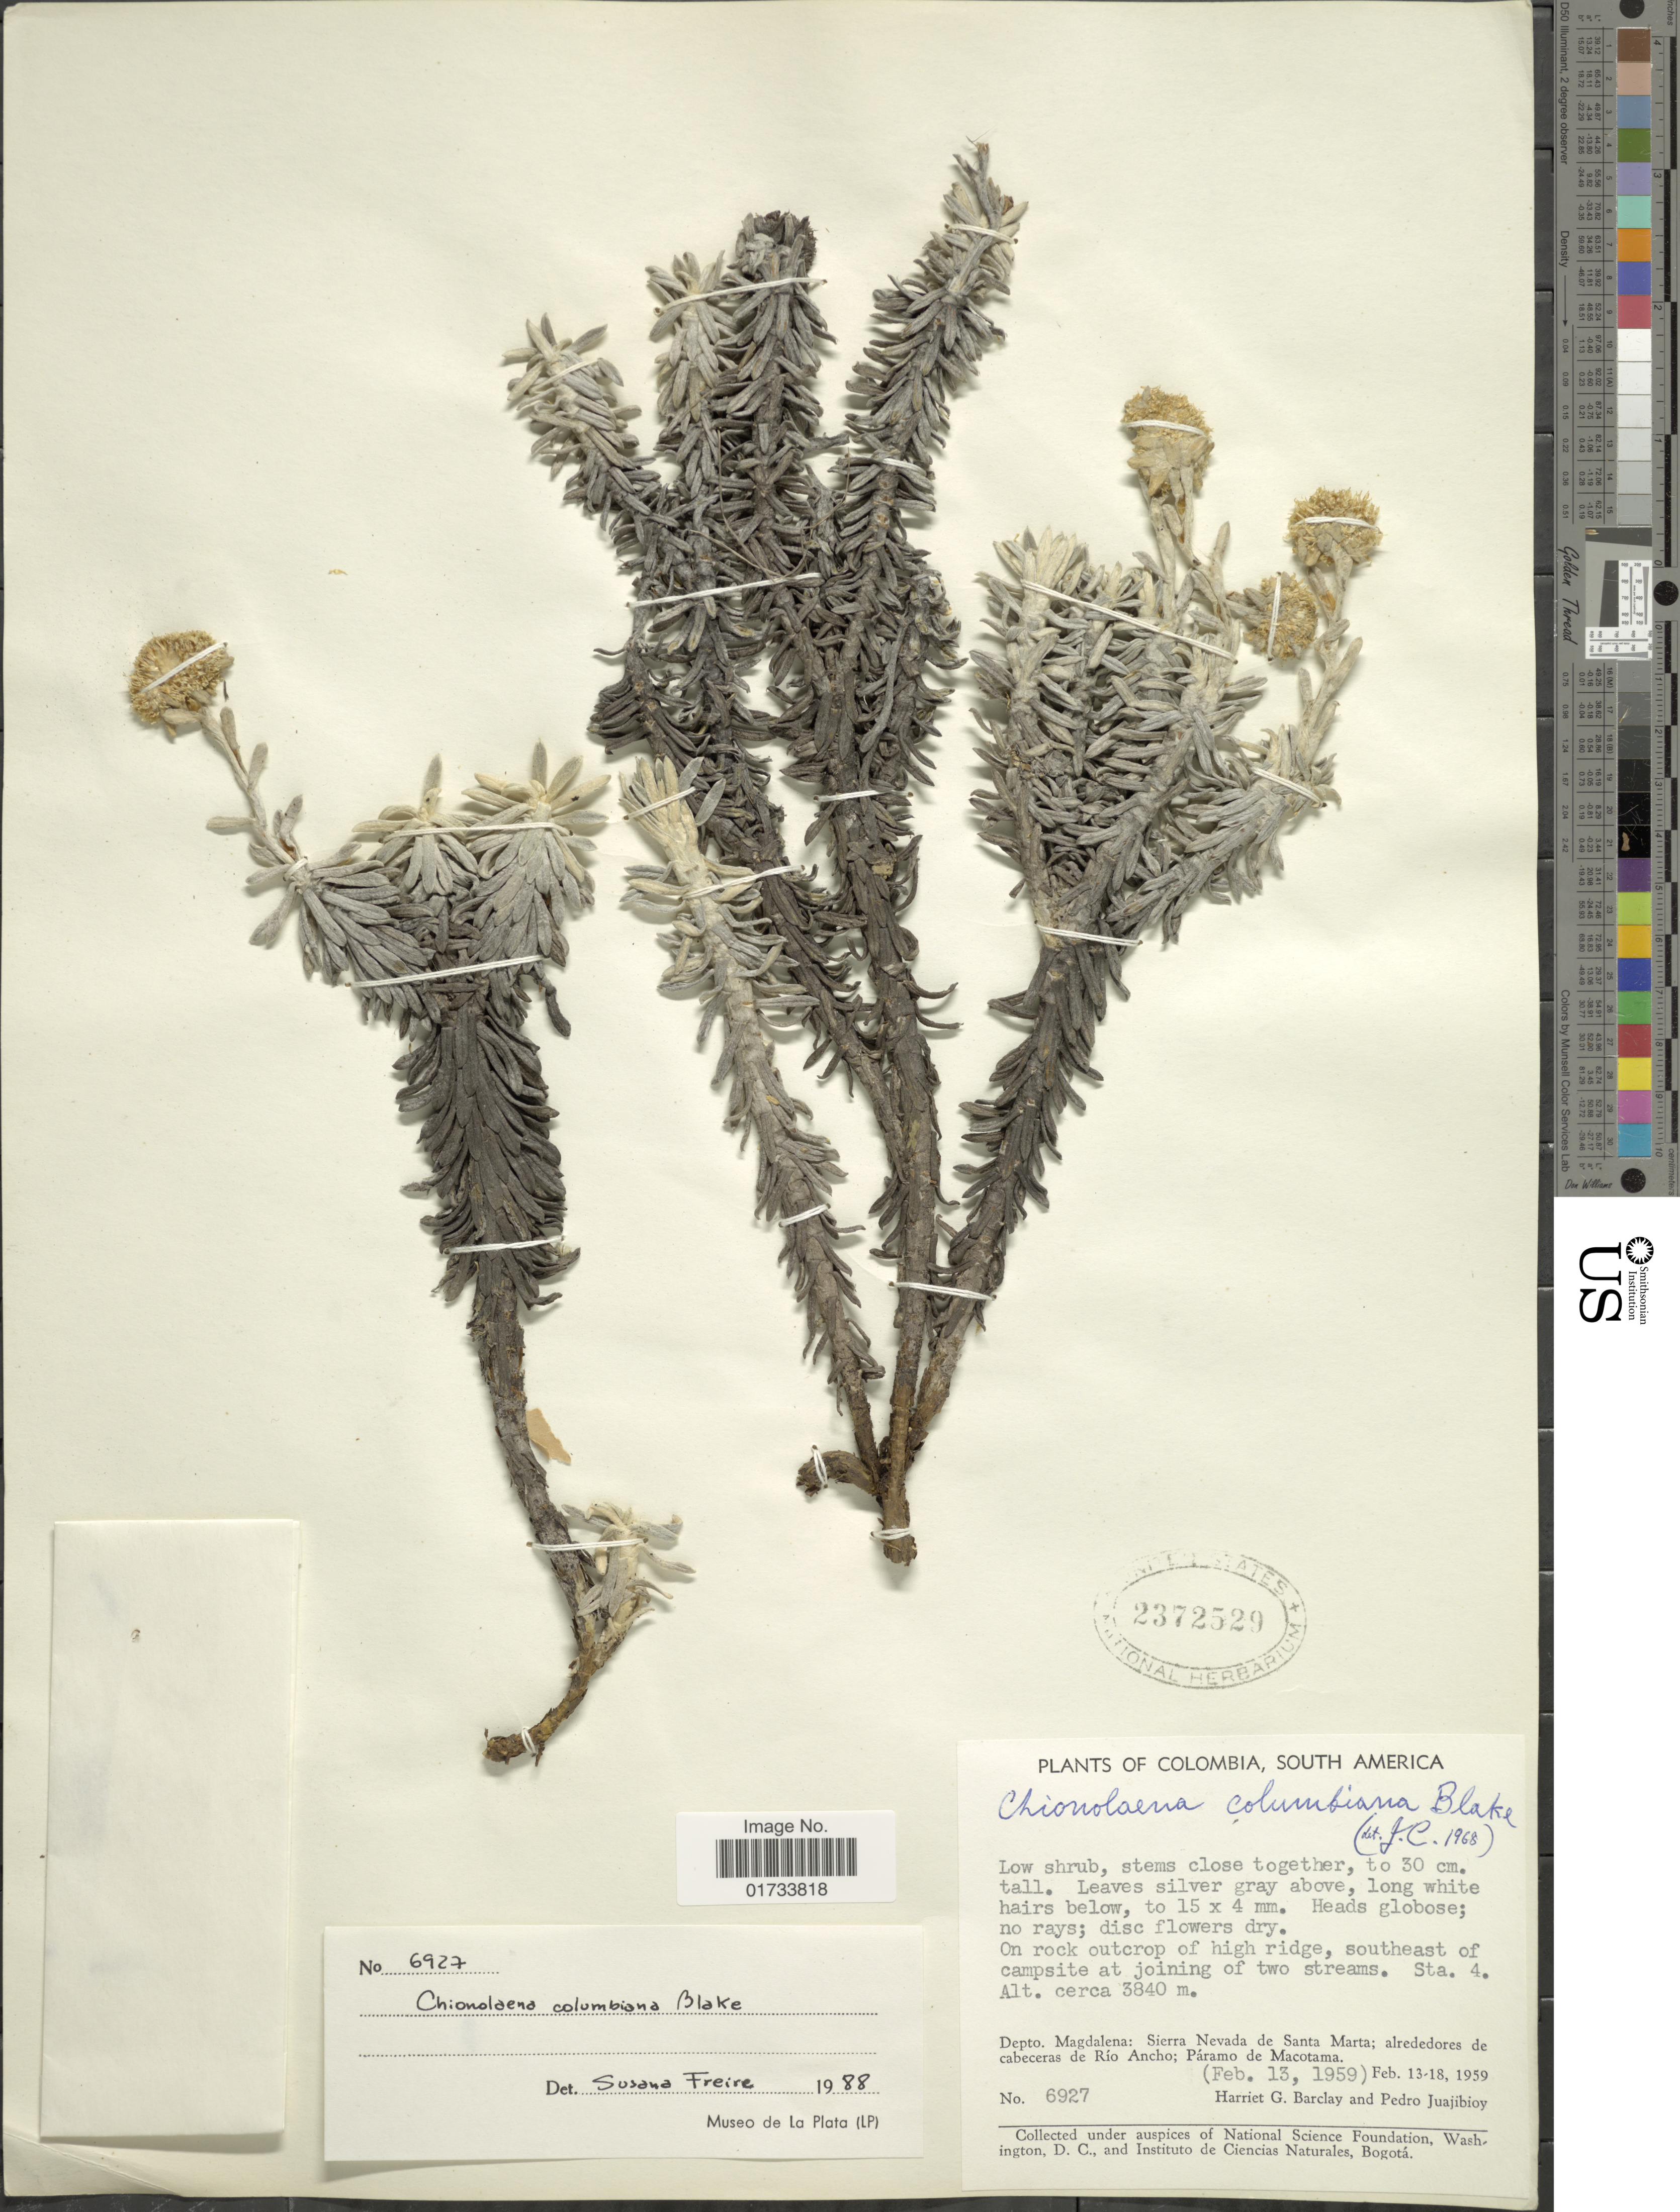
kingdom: Plantae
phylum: Tracheophyta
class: Magnoliopsida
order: Asterales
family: Asteraceae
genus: Gnaphaliothamnus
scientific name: Gnaphaliothamnus columbianus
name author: (S.F. Blake) G.L. Nesom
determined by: Nesom, Guy L.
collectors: H. G. Barclay & P. Juajibioy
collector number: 6927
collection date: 1959-02-13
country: Colombia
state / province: Magdalena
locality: South America, on rock outcrop of high ridge, southeast of campsite at joining of two streams, Sta. 4, Sierra Nevada de Santa Marta; alrededores de cabecceras de Río Ancho; Páramo de Macotama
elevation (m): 3840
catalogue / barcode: US 2372529